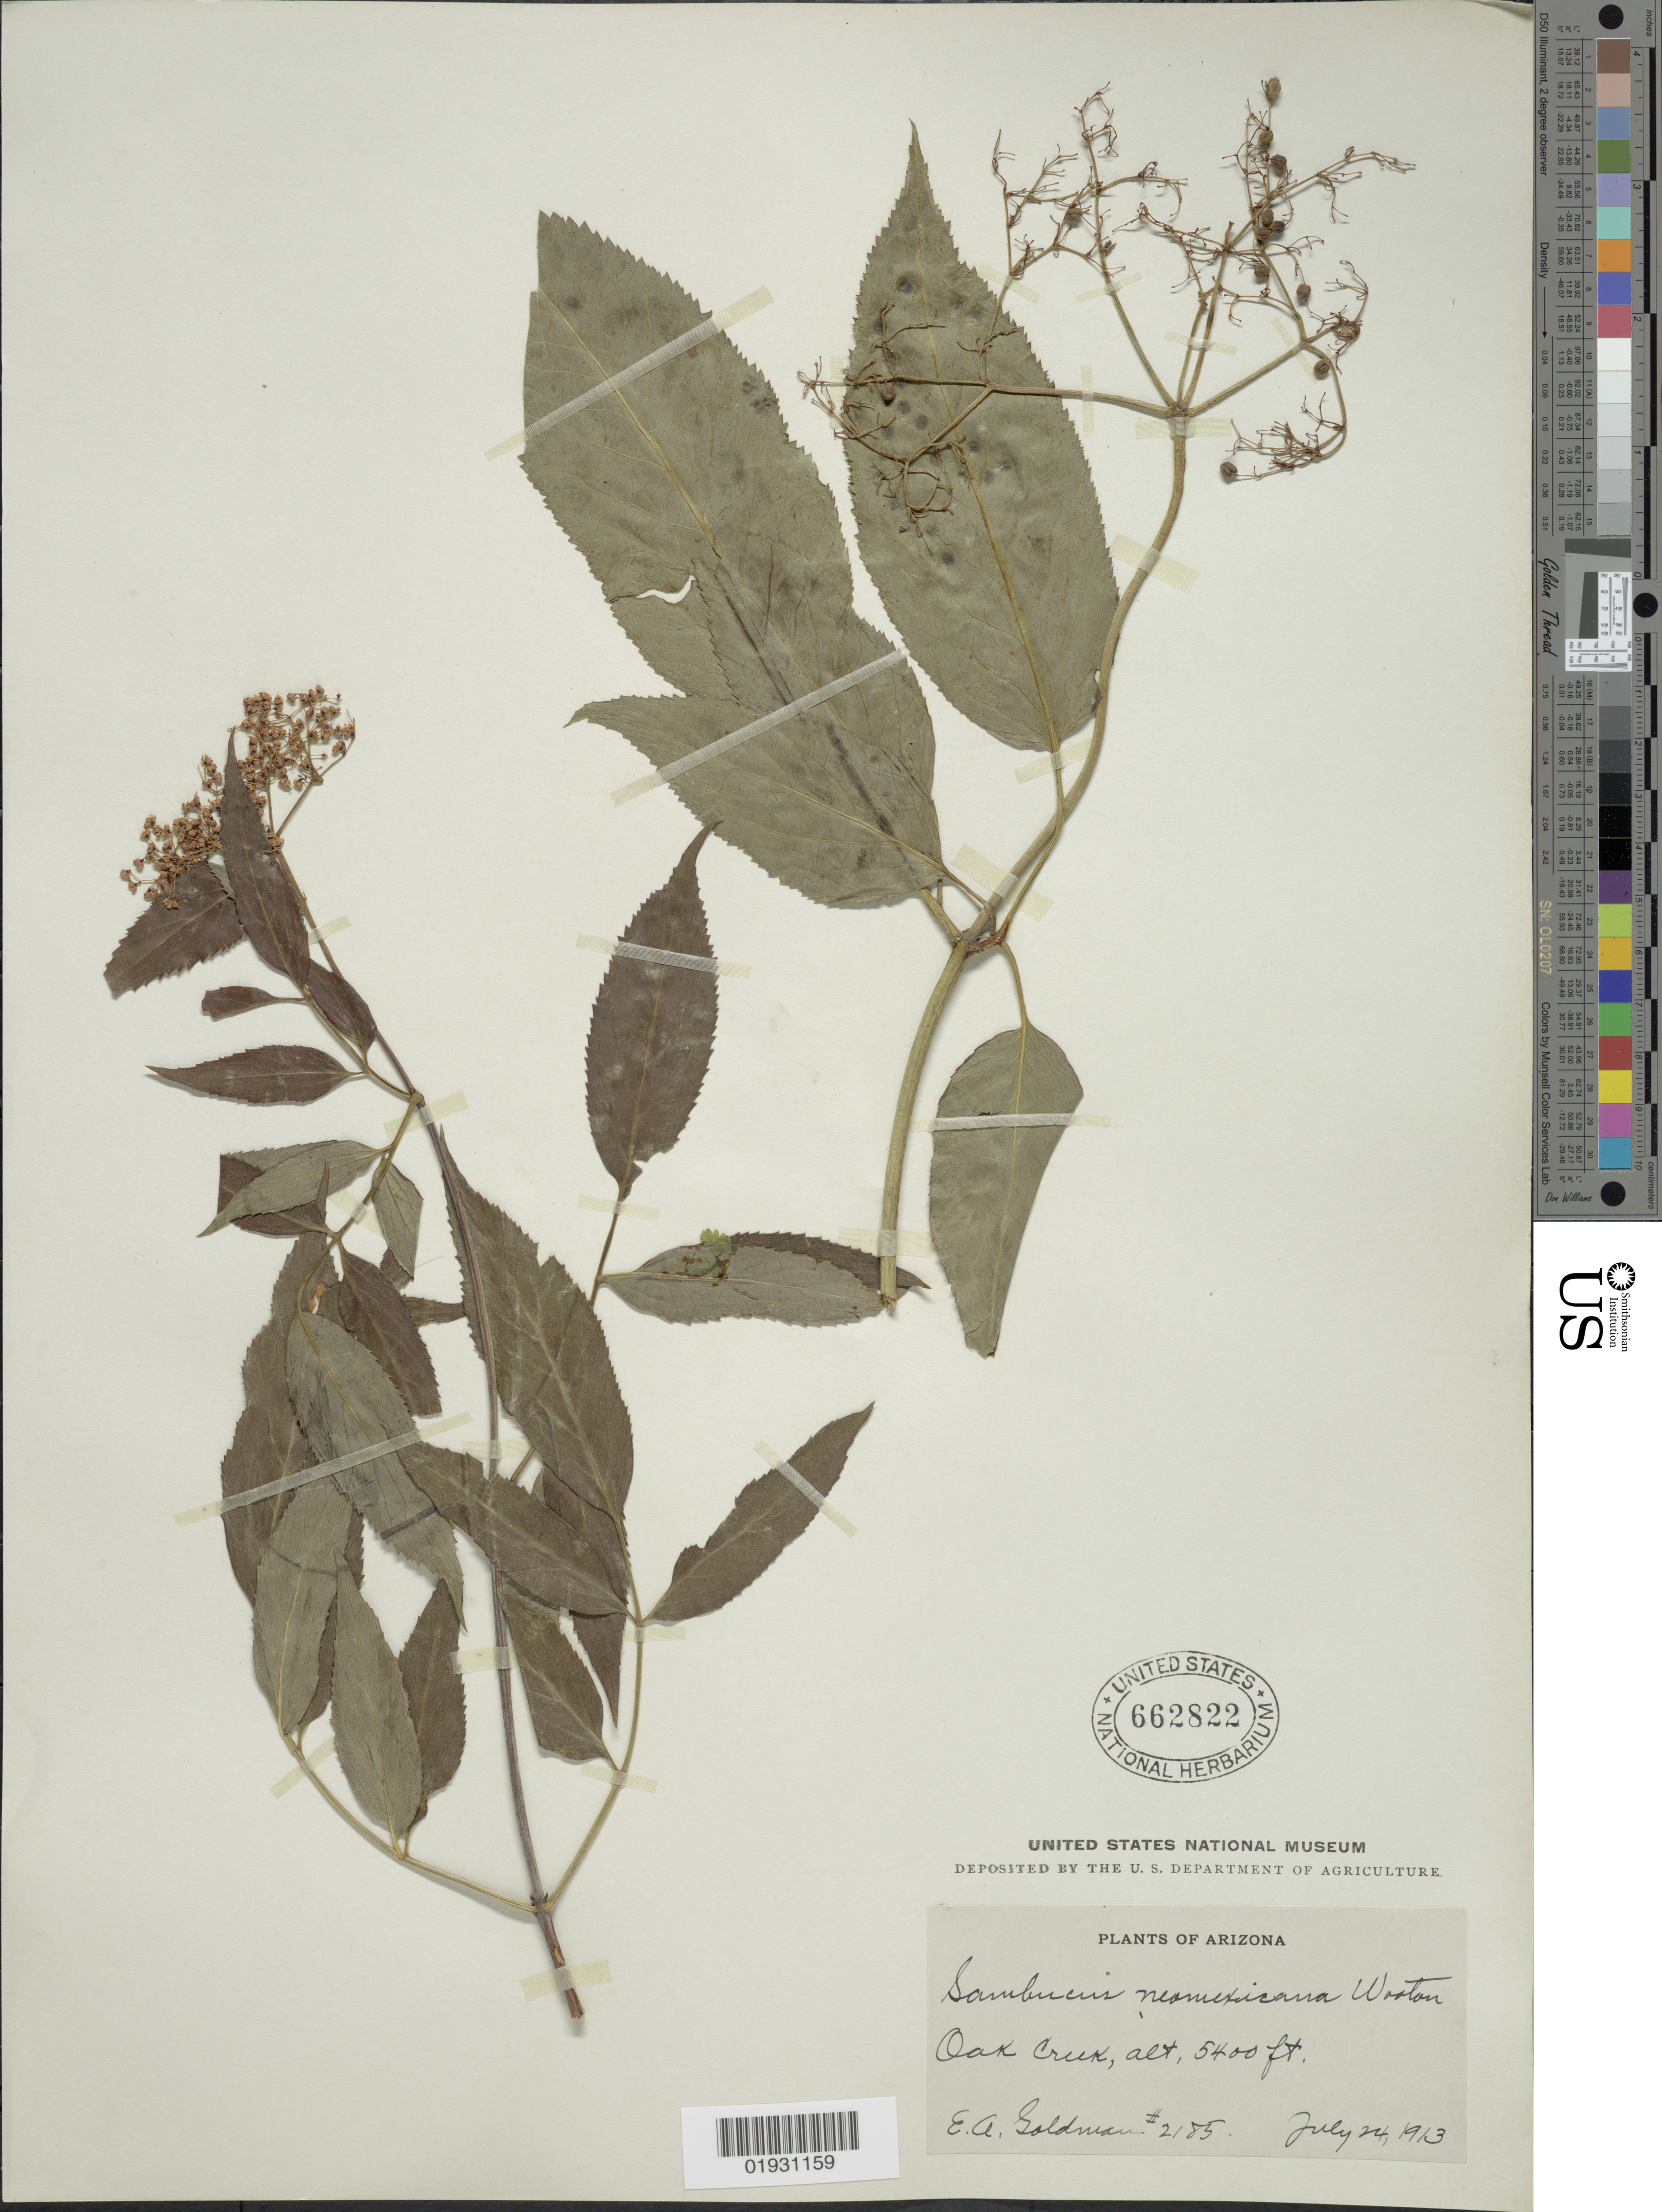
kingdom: Plantae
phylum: Tracheophyta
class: Magnoliopsida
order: Dipsacales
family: Viburnaceae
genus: Sambucus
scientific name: Sambucus neo-mexicana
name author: Wooton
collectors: E. A. Goldman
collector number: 2185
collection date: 1913-07-24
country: United States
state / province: Arizona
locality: Oak Creek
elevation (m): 1646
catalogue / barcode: US 662822